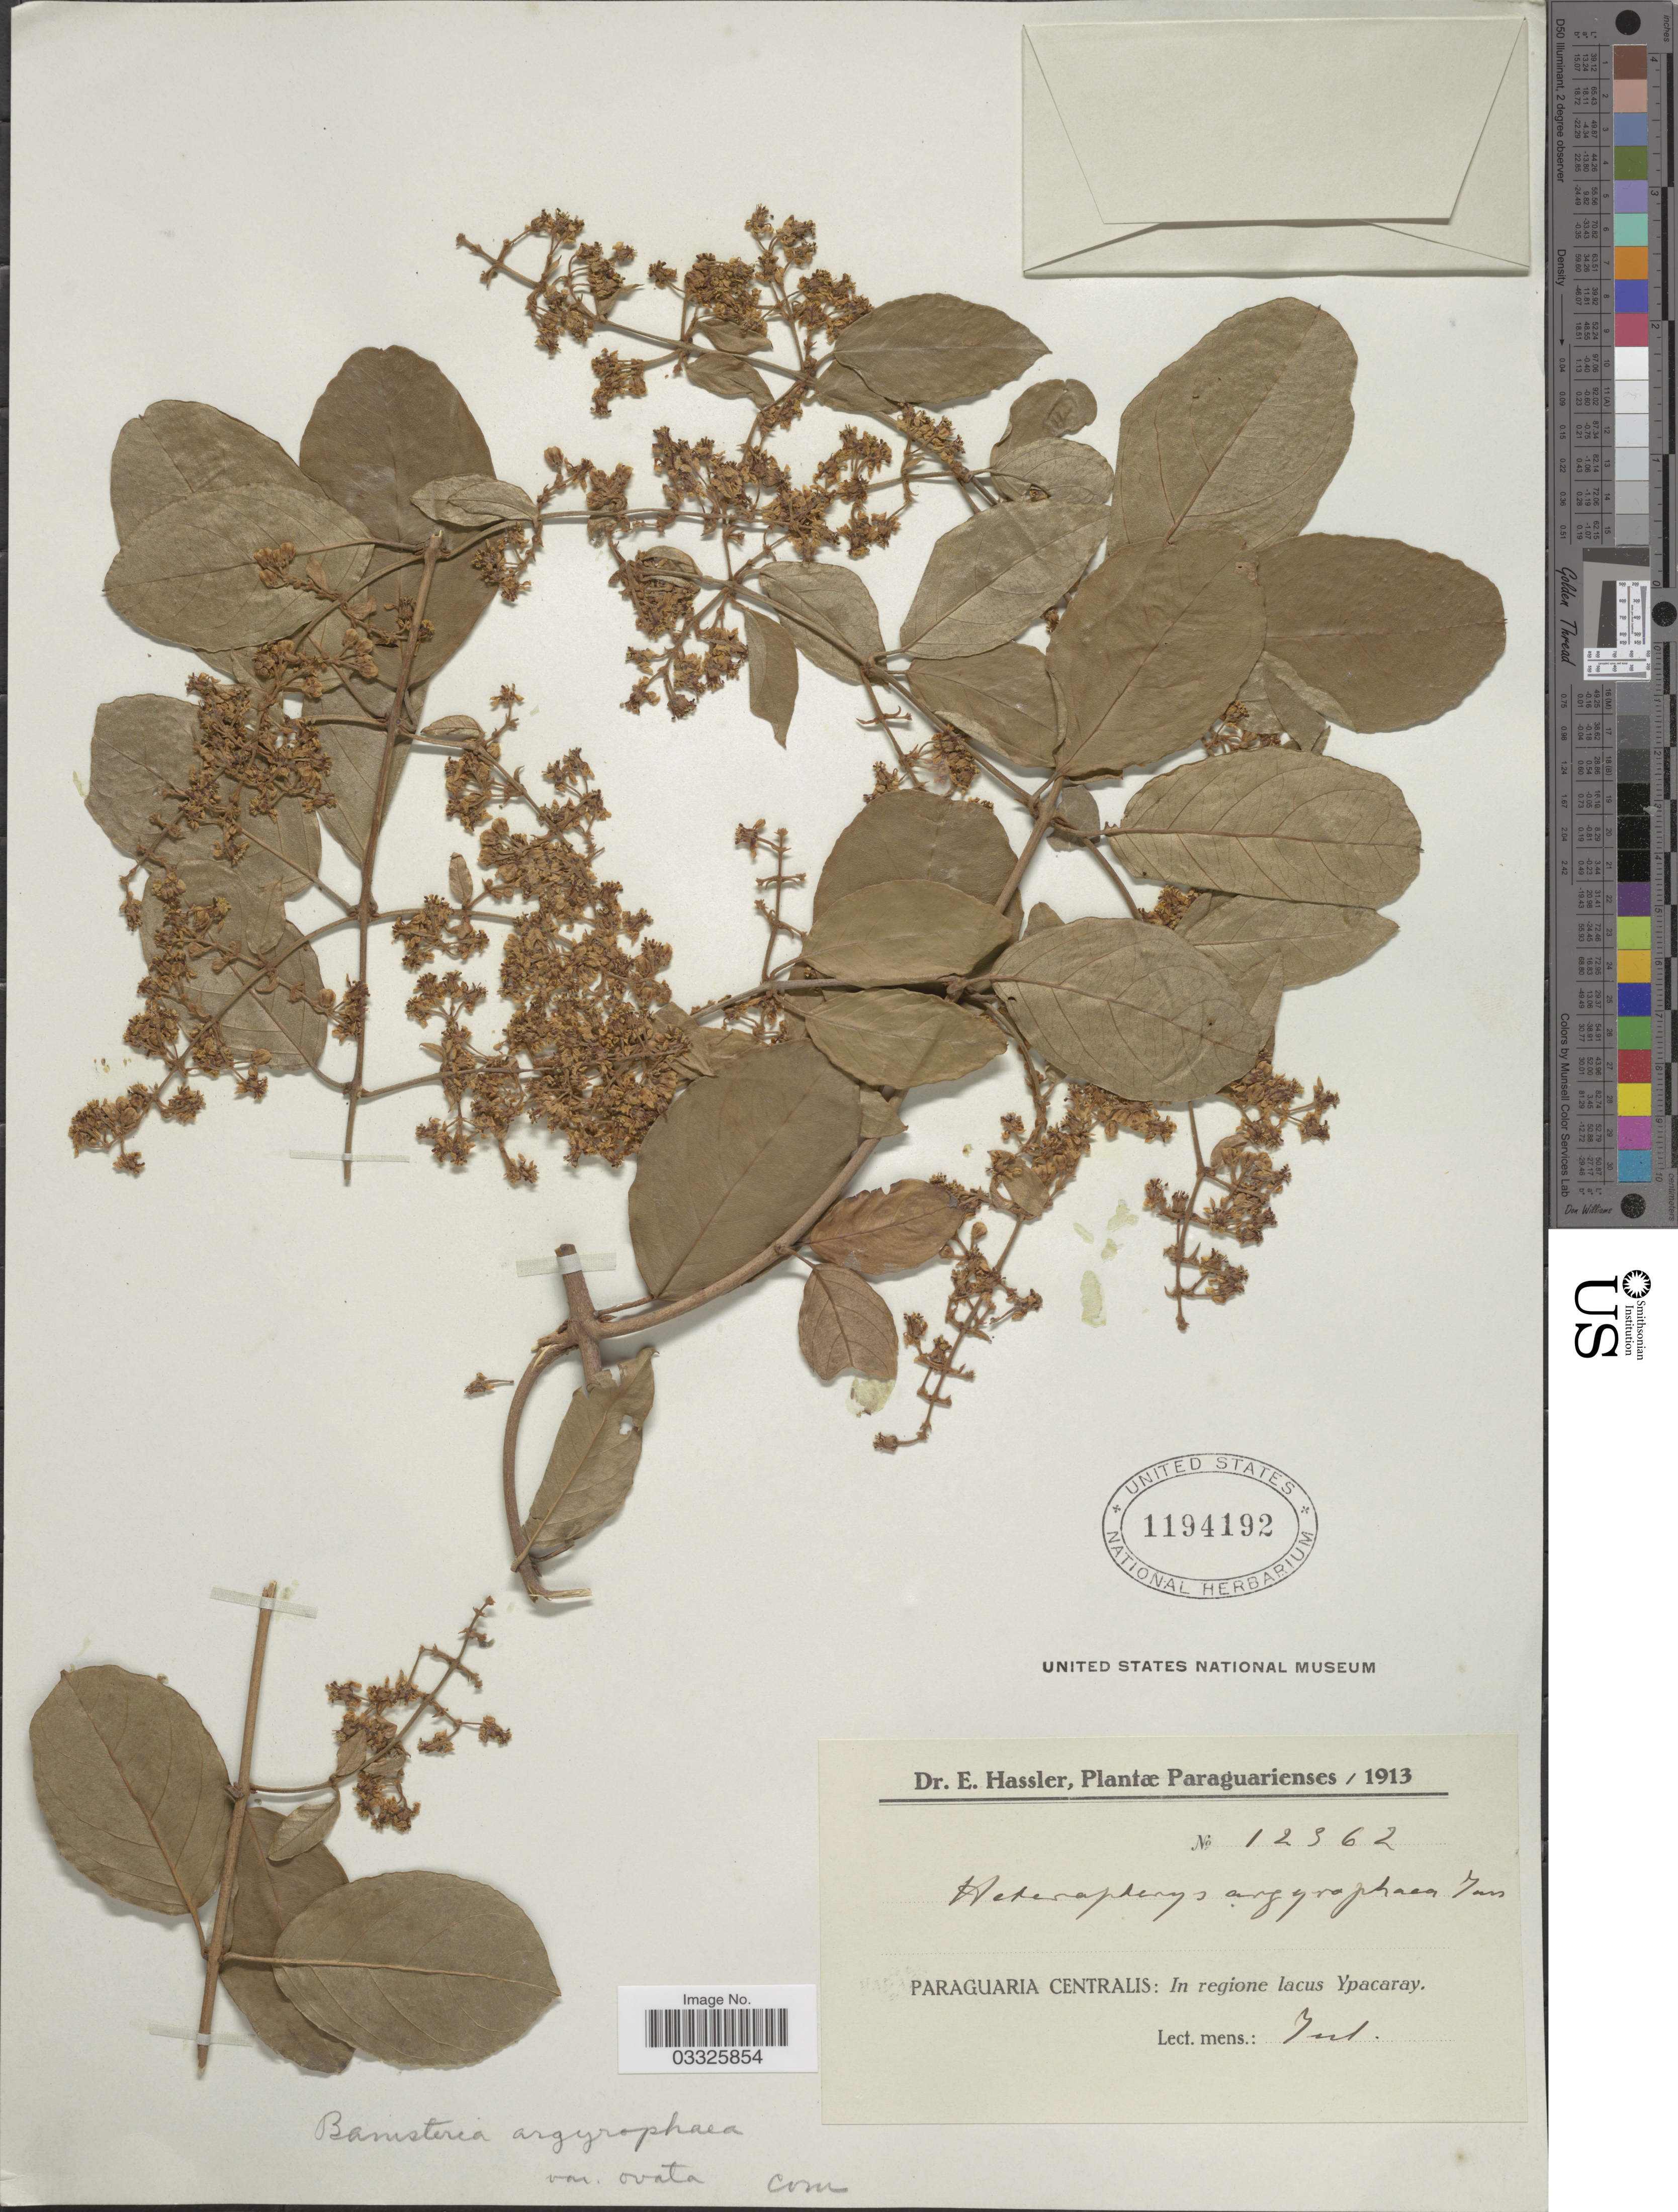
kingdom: Plantae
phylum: Tracheophyta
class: Magnoliopsida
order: Malpighiales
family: Malpighiaceae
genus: Heteropterys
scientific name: Heteropterys argyrophaea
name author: A. Juss.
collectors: E. Hassler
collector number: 12362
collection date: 1913-07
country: Paraguay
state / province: Paraguari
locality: Paraguaria Centralis: In regione lacus Ypacaray.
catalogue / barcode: US 1194192